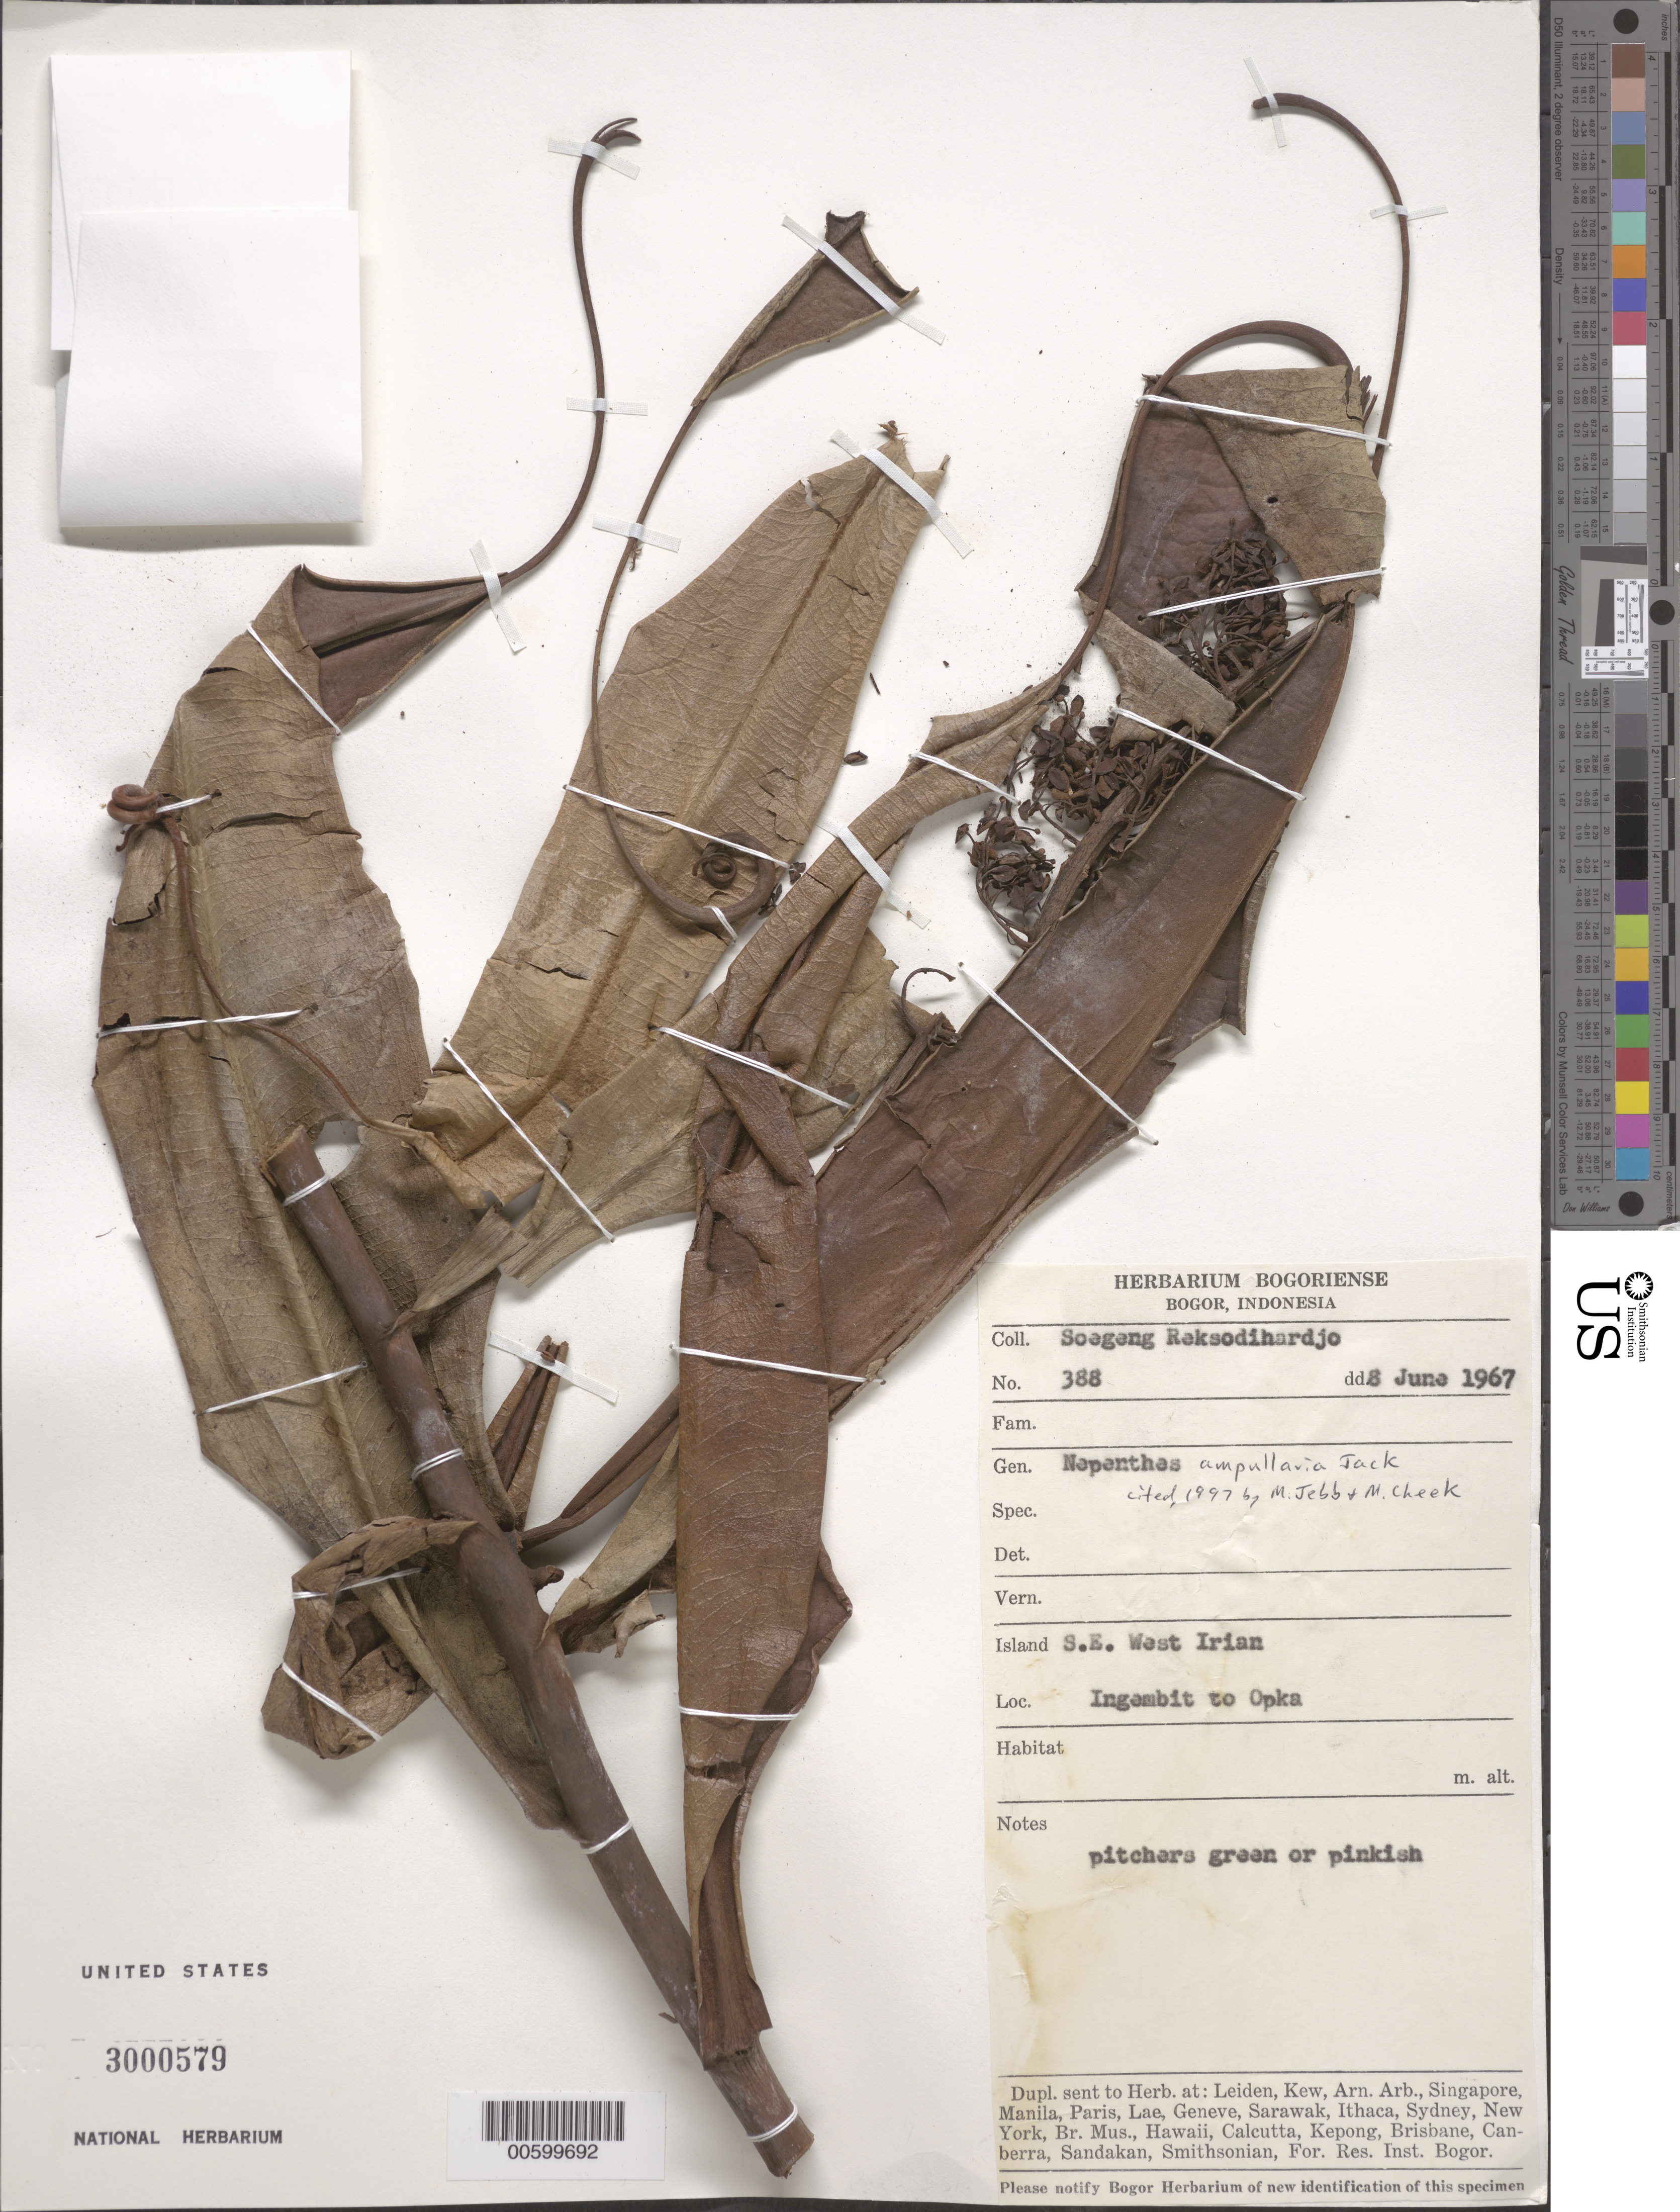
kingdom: Plantae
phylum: Tracheophyta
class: Magnoliopsida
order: Caryophyllales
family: Nepenthaceae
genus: Nepenthes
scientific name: Nepenthes ampullaria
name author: Jack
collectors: S. Reksodihardjo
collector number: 388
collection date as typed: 08 Jun 1967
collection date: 1967-06-08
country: Indonesia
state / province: Java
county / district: Jawa Barat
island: Java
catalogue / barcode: US 3000579